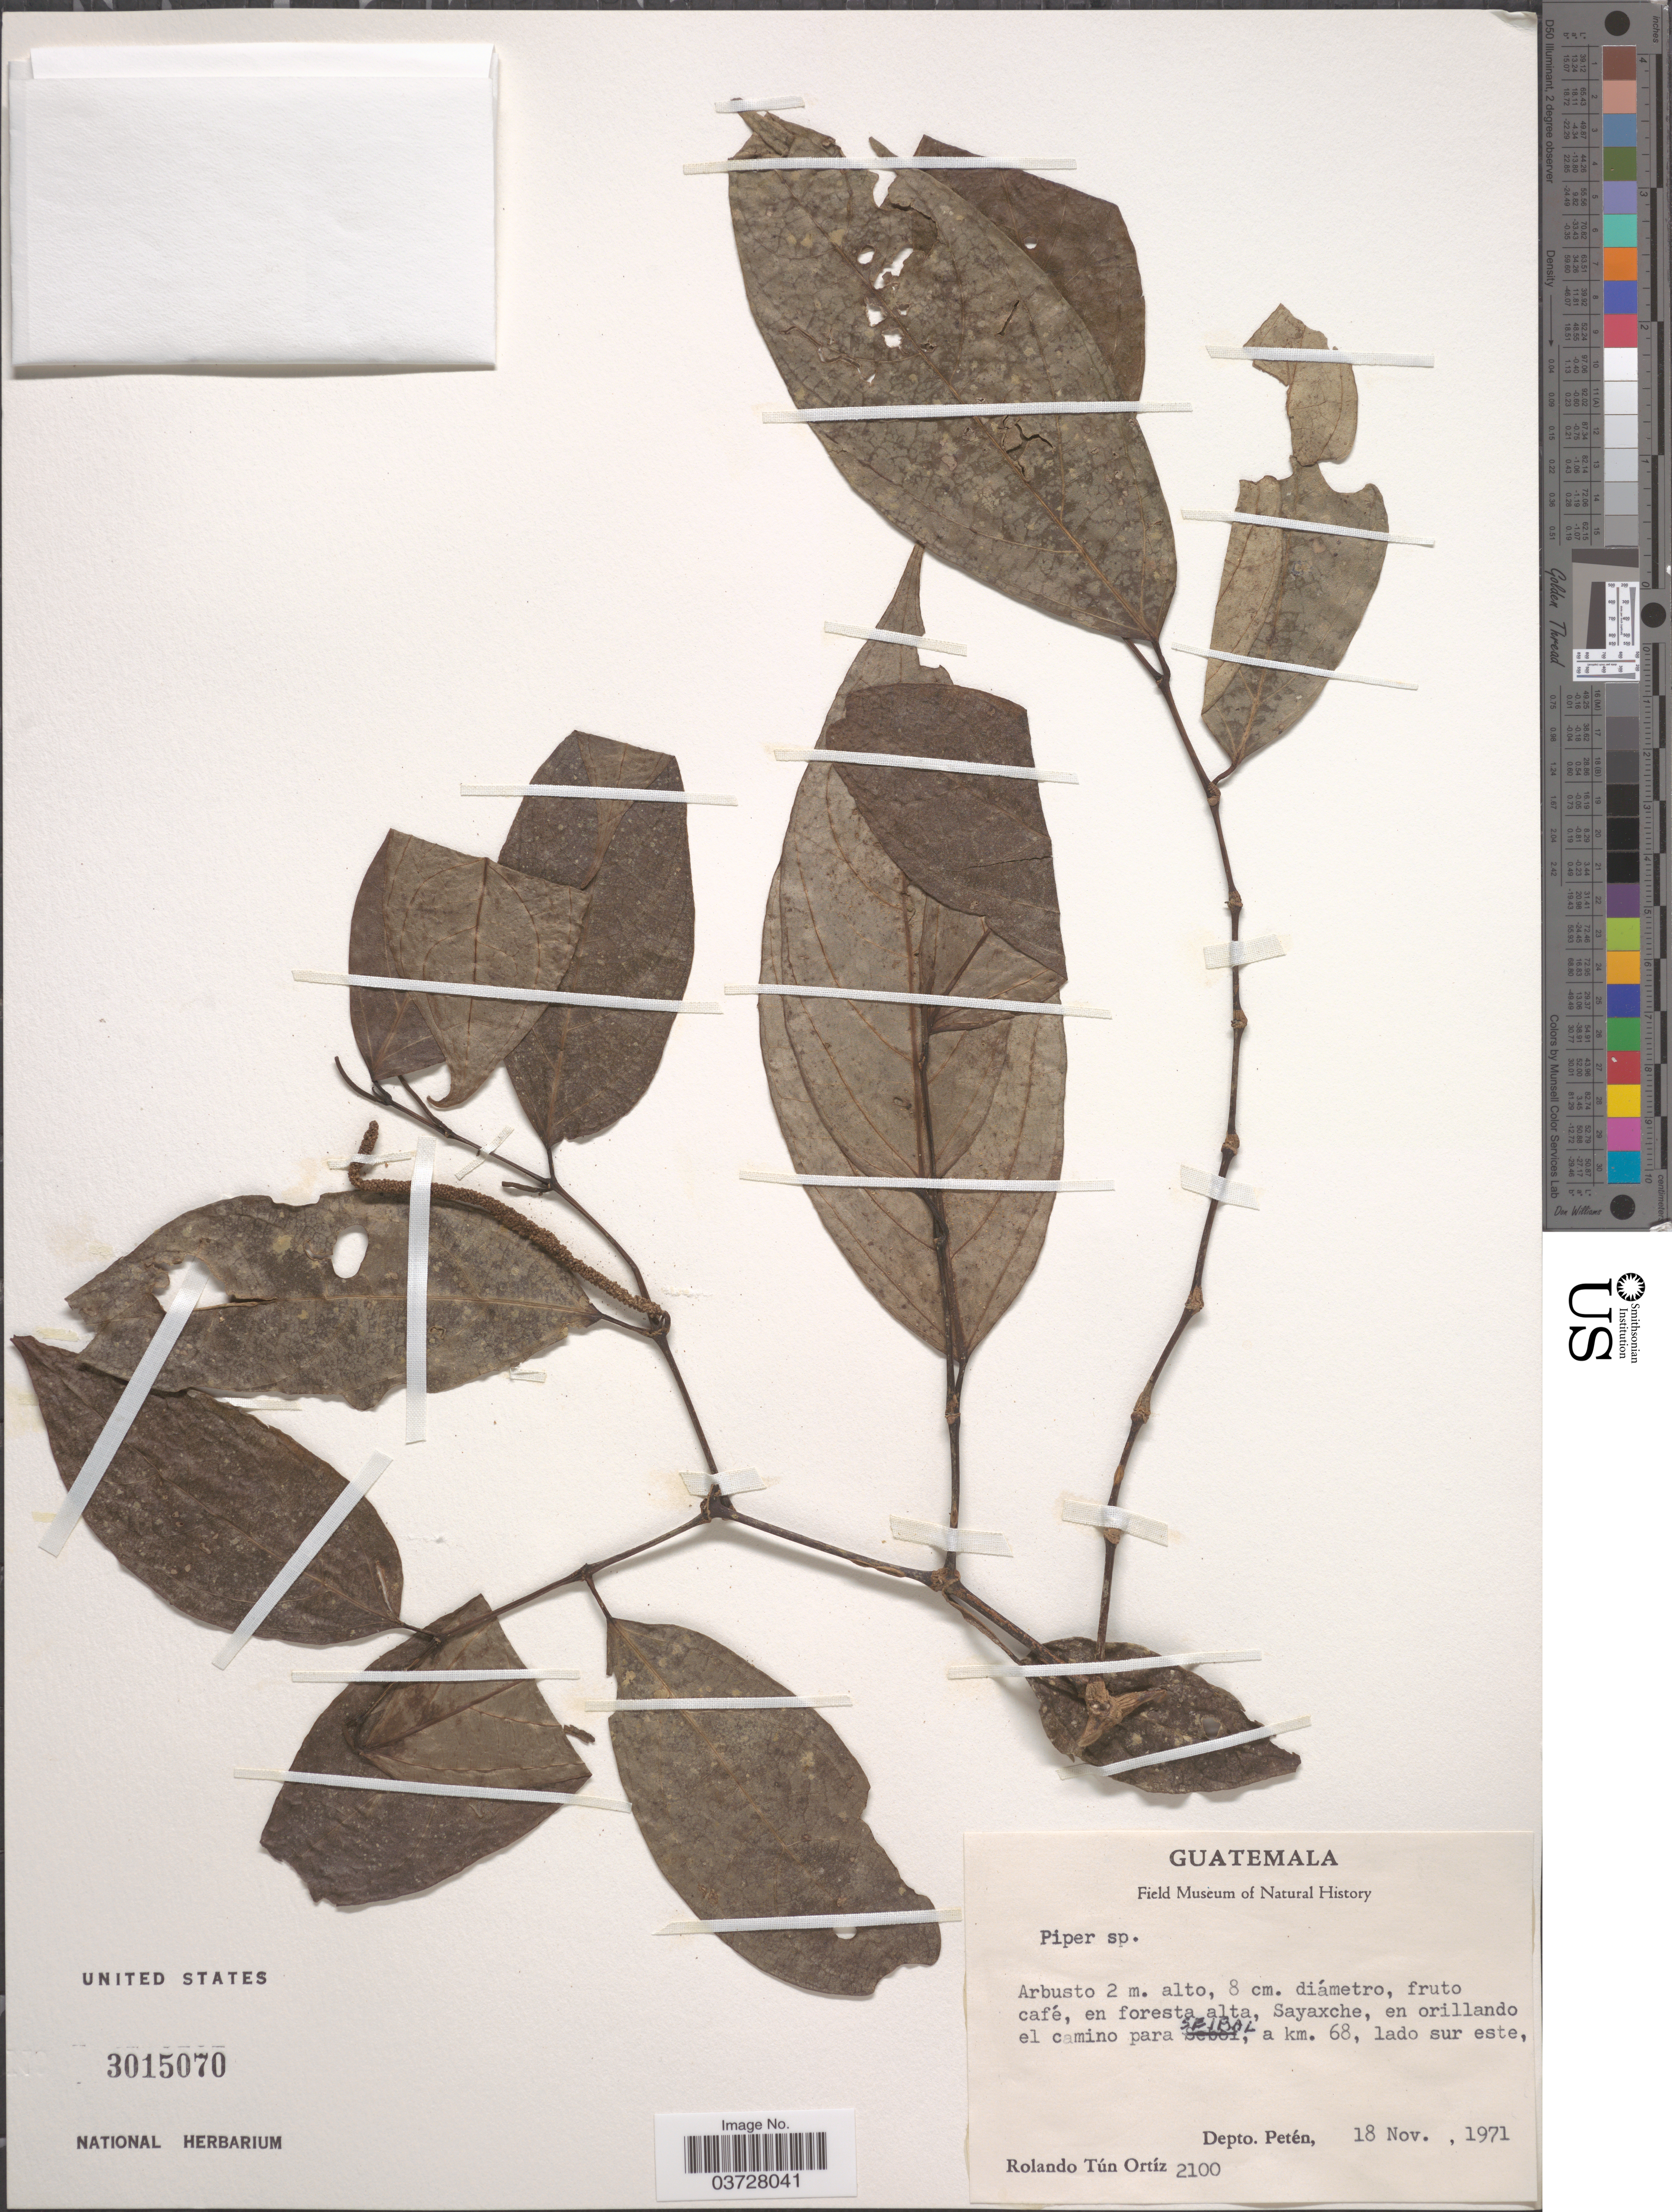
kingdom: Plantae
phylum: Tracheophyta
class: Magnoliopsida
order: Piperales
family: Piperaceae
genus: Piper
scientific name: Piper sp.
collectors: R. T. Ortíz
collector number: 2100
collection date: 1971-11-18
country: Guatemala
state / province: El Peten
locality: Sayaxche, en orillando el camino para Seibal, a km. 68, lado sur este. Depto. Petén.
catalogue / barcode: US 3015070